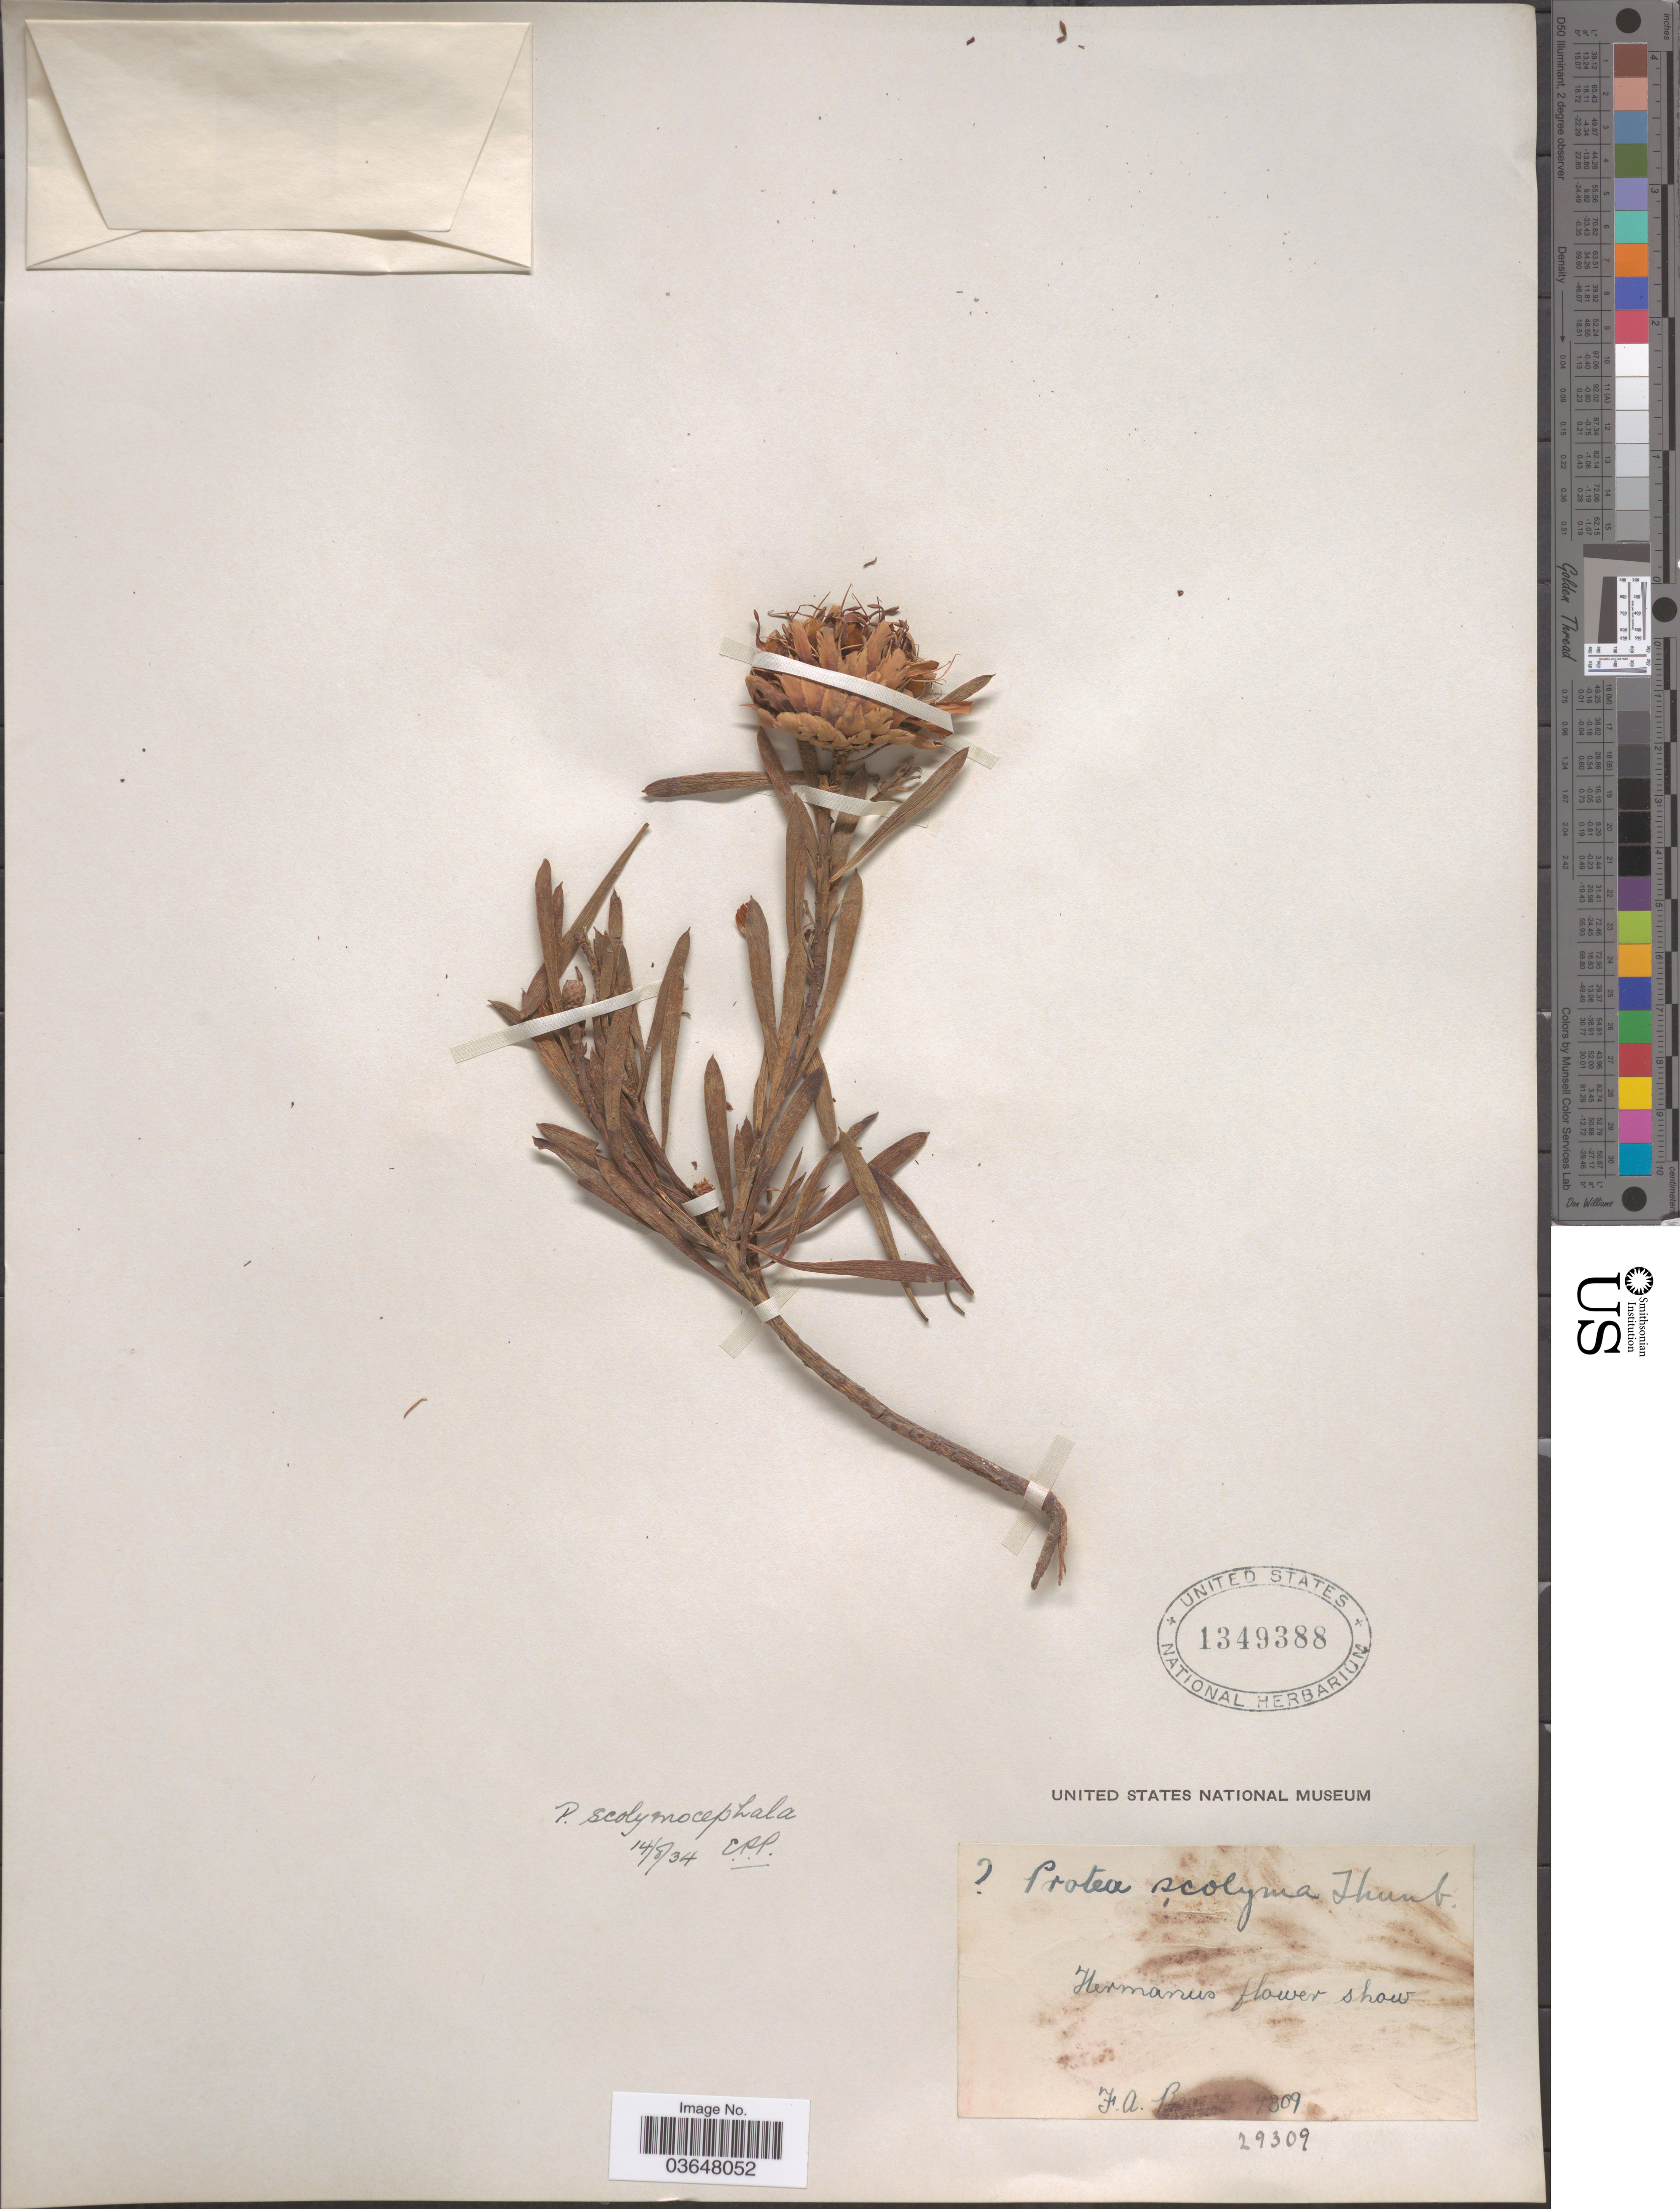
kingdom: Plantae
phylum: Tracheophyta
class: Magnoliopsida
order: Proteales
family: Proteaceae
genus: Protea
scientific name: Protea scolymocephala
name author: Reichard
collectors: F. A. Rogers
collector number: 9309*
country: South Africa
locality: Hermanus flower show [unsure placement]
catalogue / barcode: US 1349388